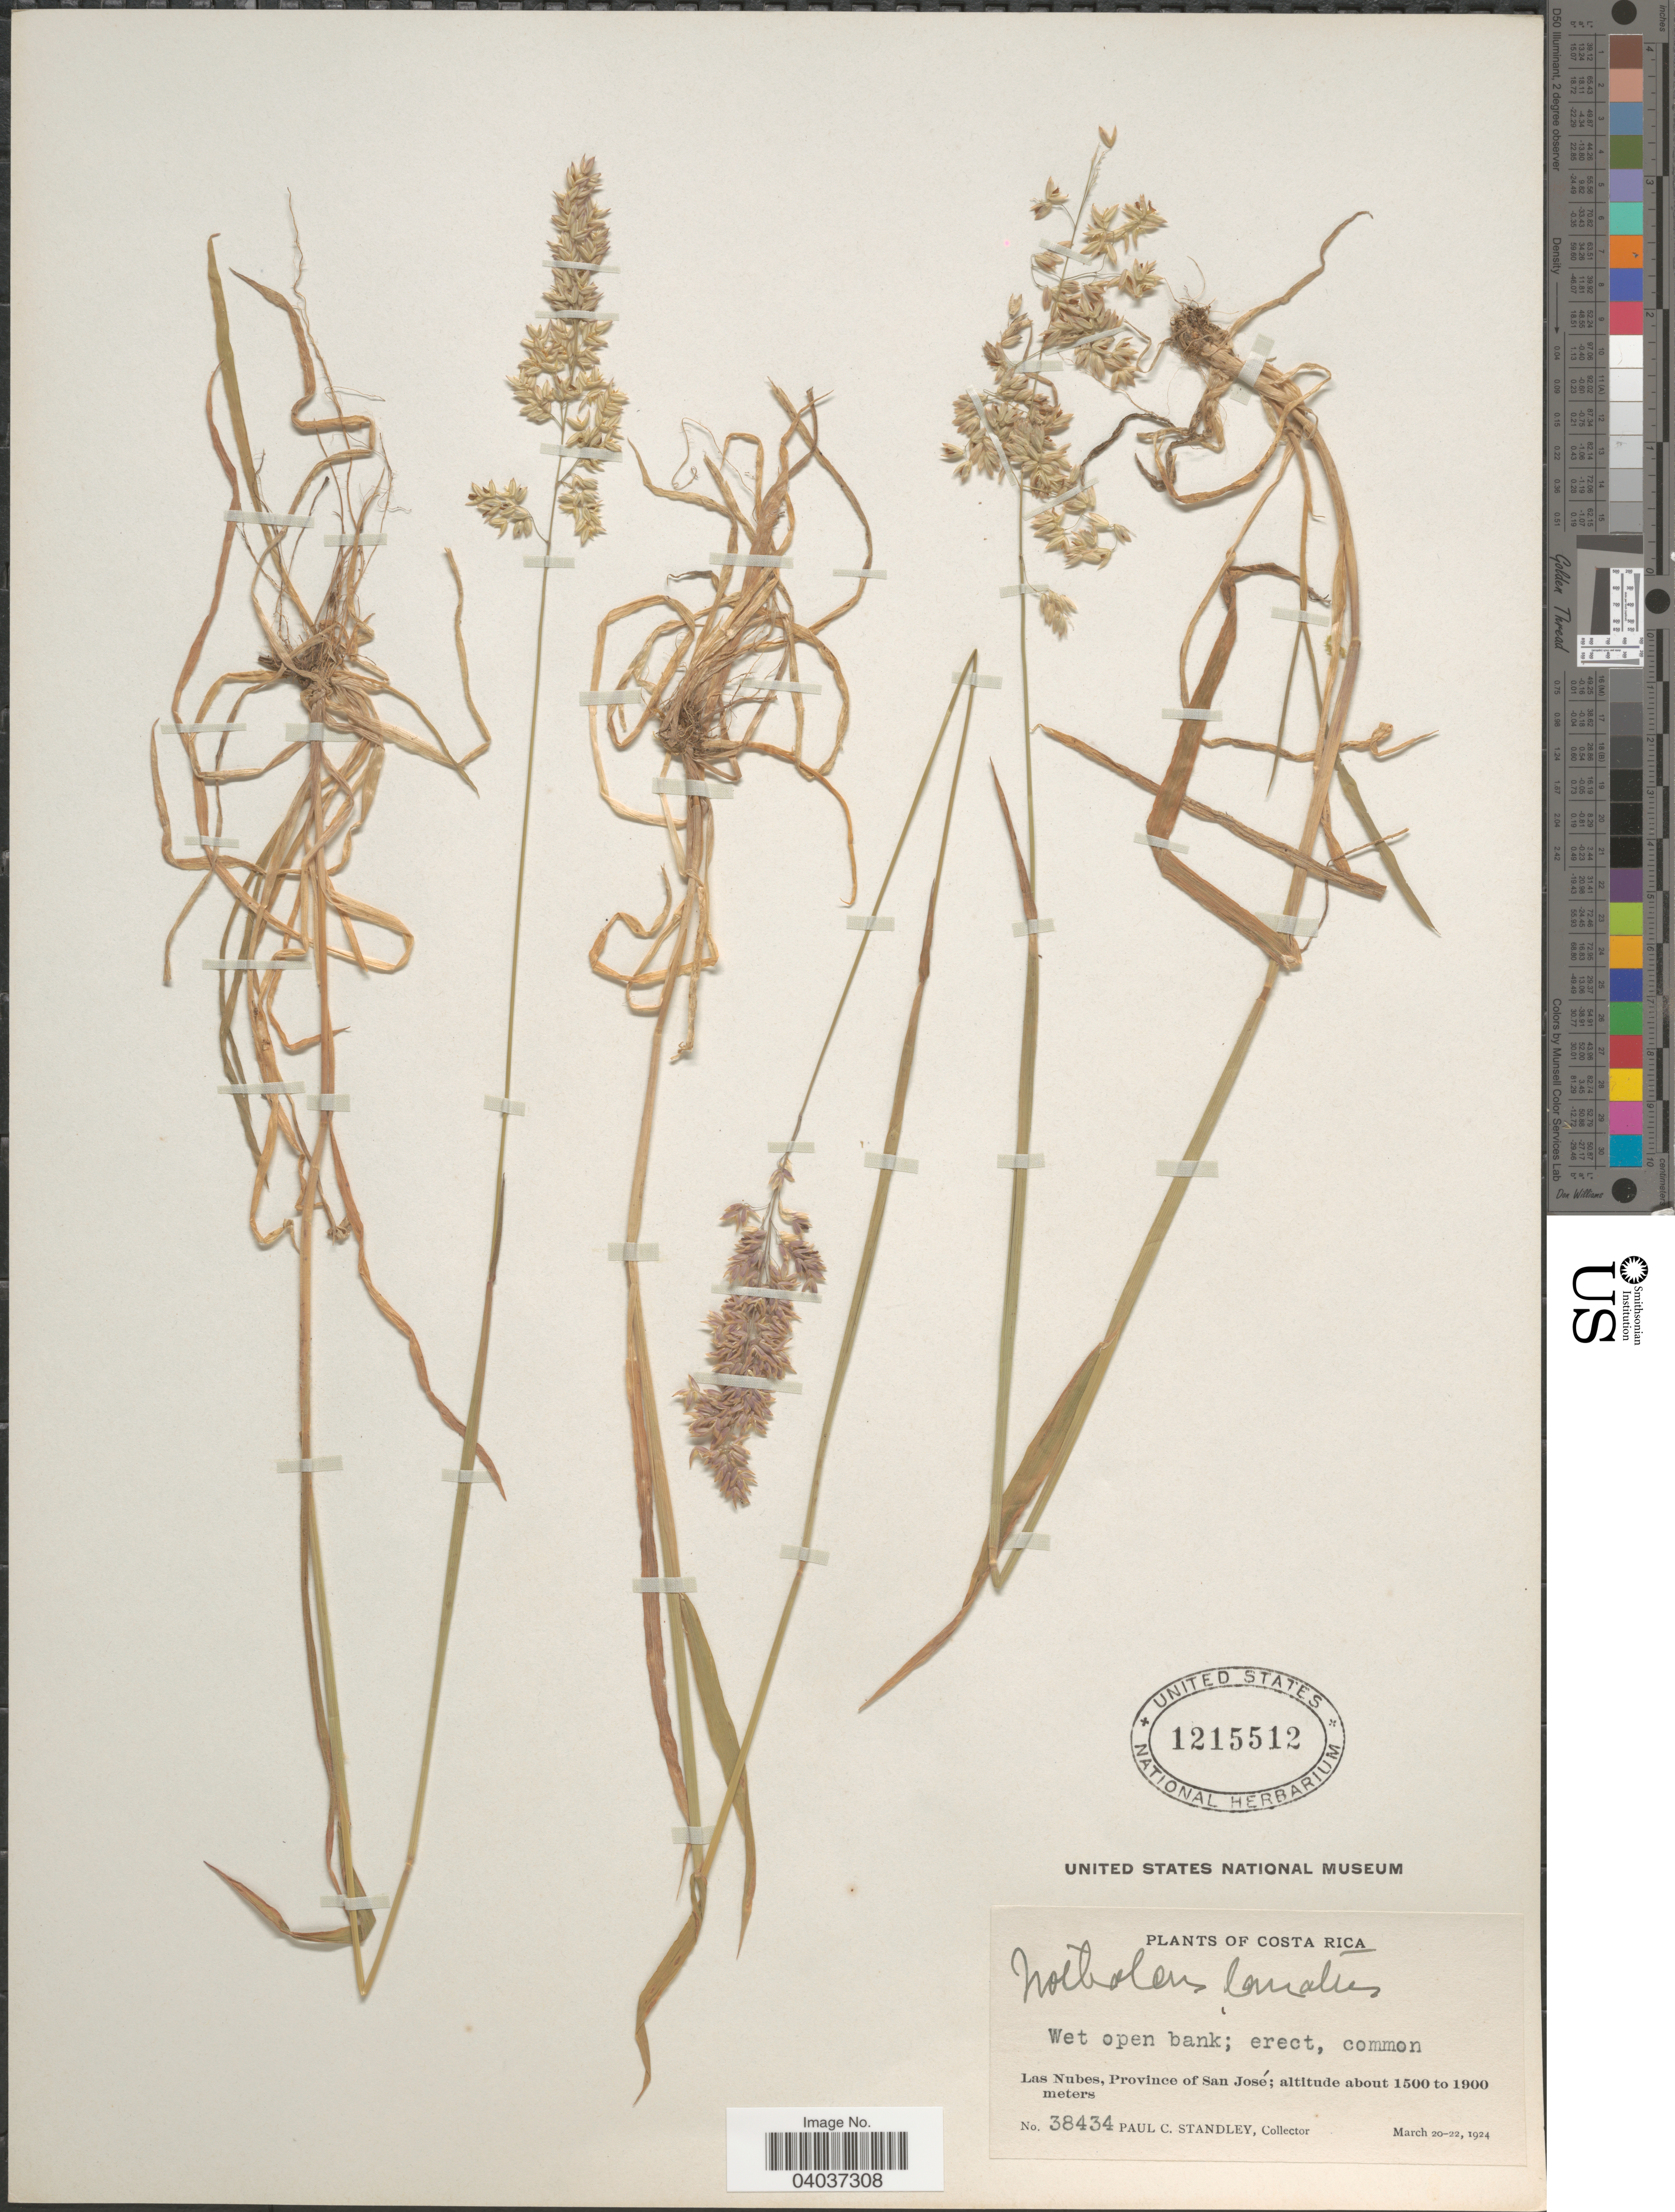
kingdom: Plantae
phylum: Tracheophyta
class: Liliopsida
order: Poales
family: Poaceae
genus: Holcus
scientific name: Holcus lanatus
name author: L.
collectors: P. C. Standley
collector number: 38434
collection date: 1924-03-20/1924-03-22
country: Costa Rica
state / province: San José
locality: Las Nubes.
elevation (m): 1500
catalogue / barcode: US 1215512